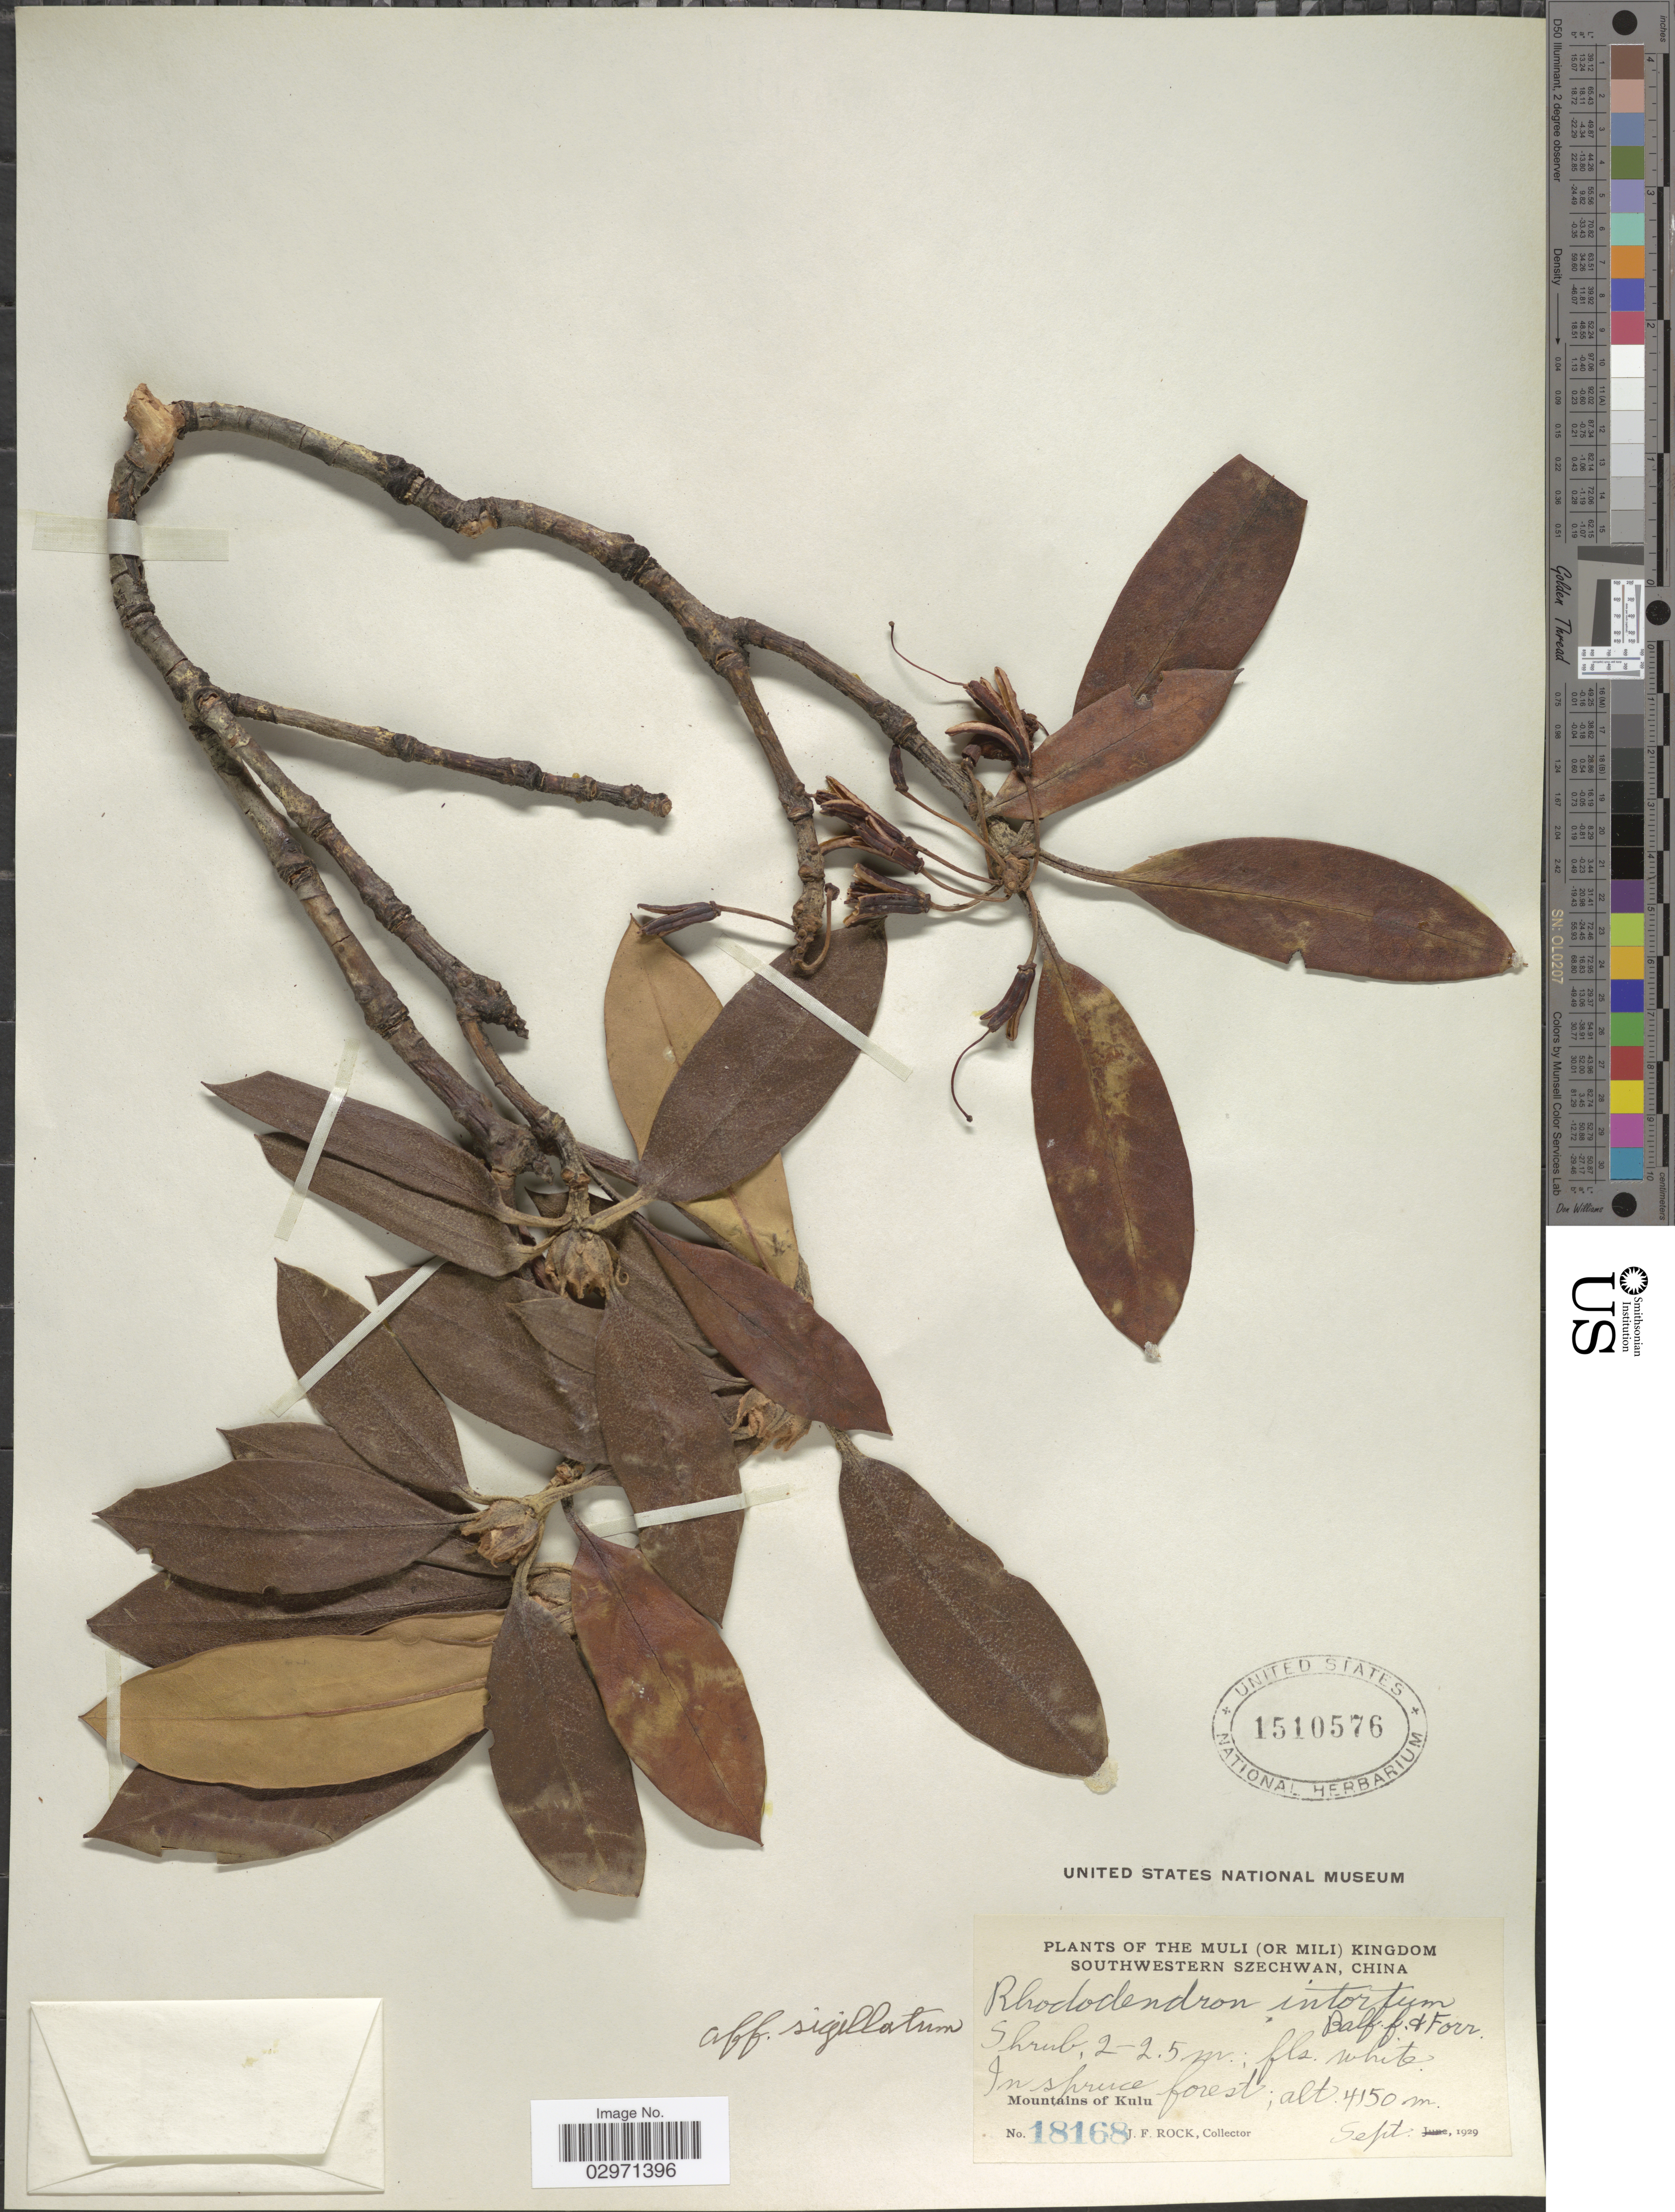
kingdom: Plantae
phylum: Tracheophyta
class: Magnoliopsida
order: Ericales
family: Ericaceae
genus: Rhododendron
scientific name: Rhododendron intortum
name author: Balf. f. & Forrest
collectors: J. Rock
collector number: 18168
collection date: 1929-09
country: China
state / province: Sichuan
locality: Muli (Or Mili) Kingdom Southwestern Szechwan. Mountains of Kulu.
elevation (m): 4150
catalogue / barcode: US 1510576